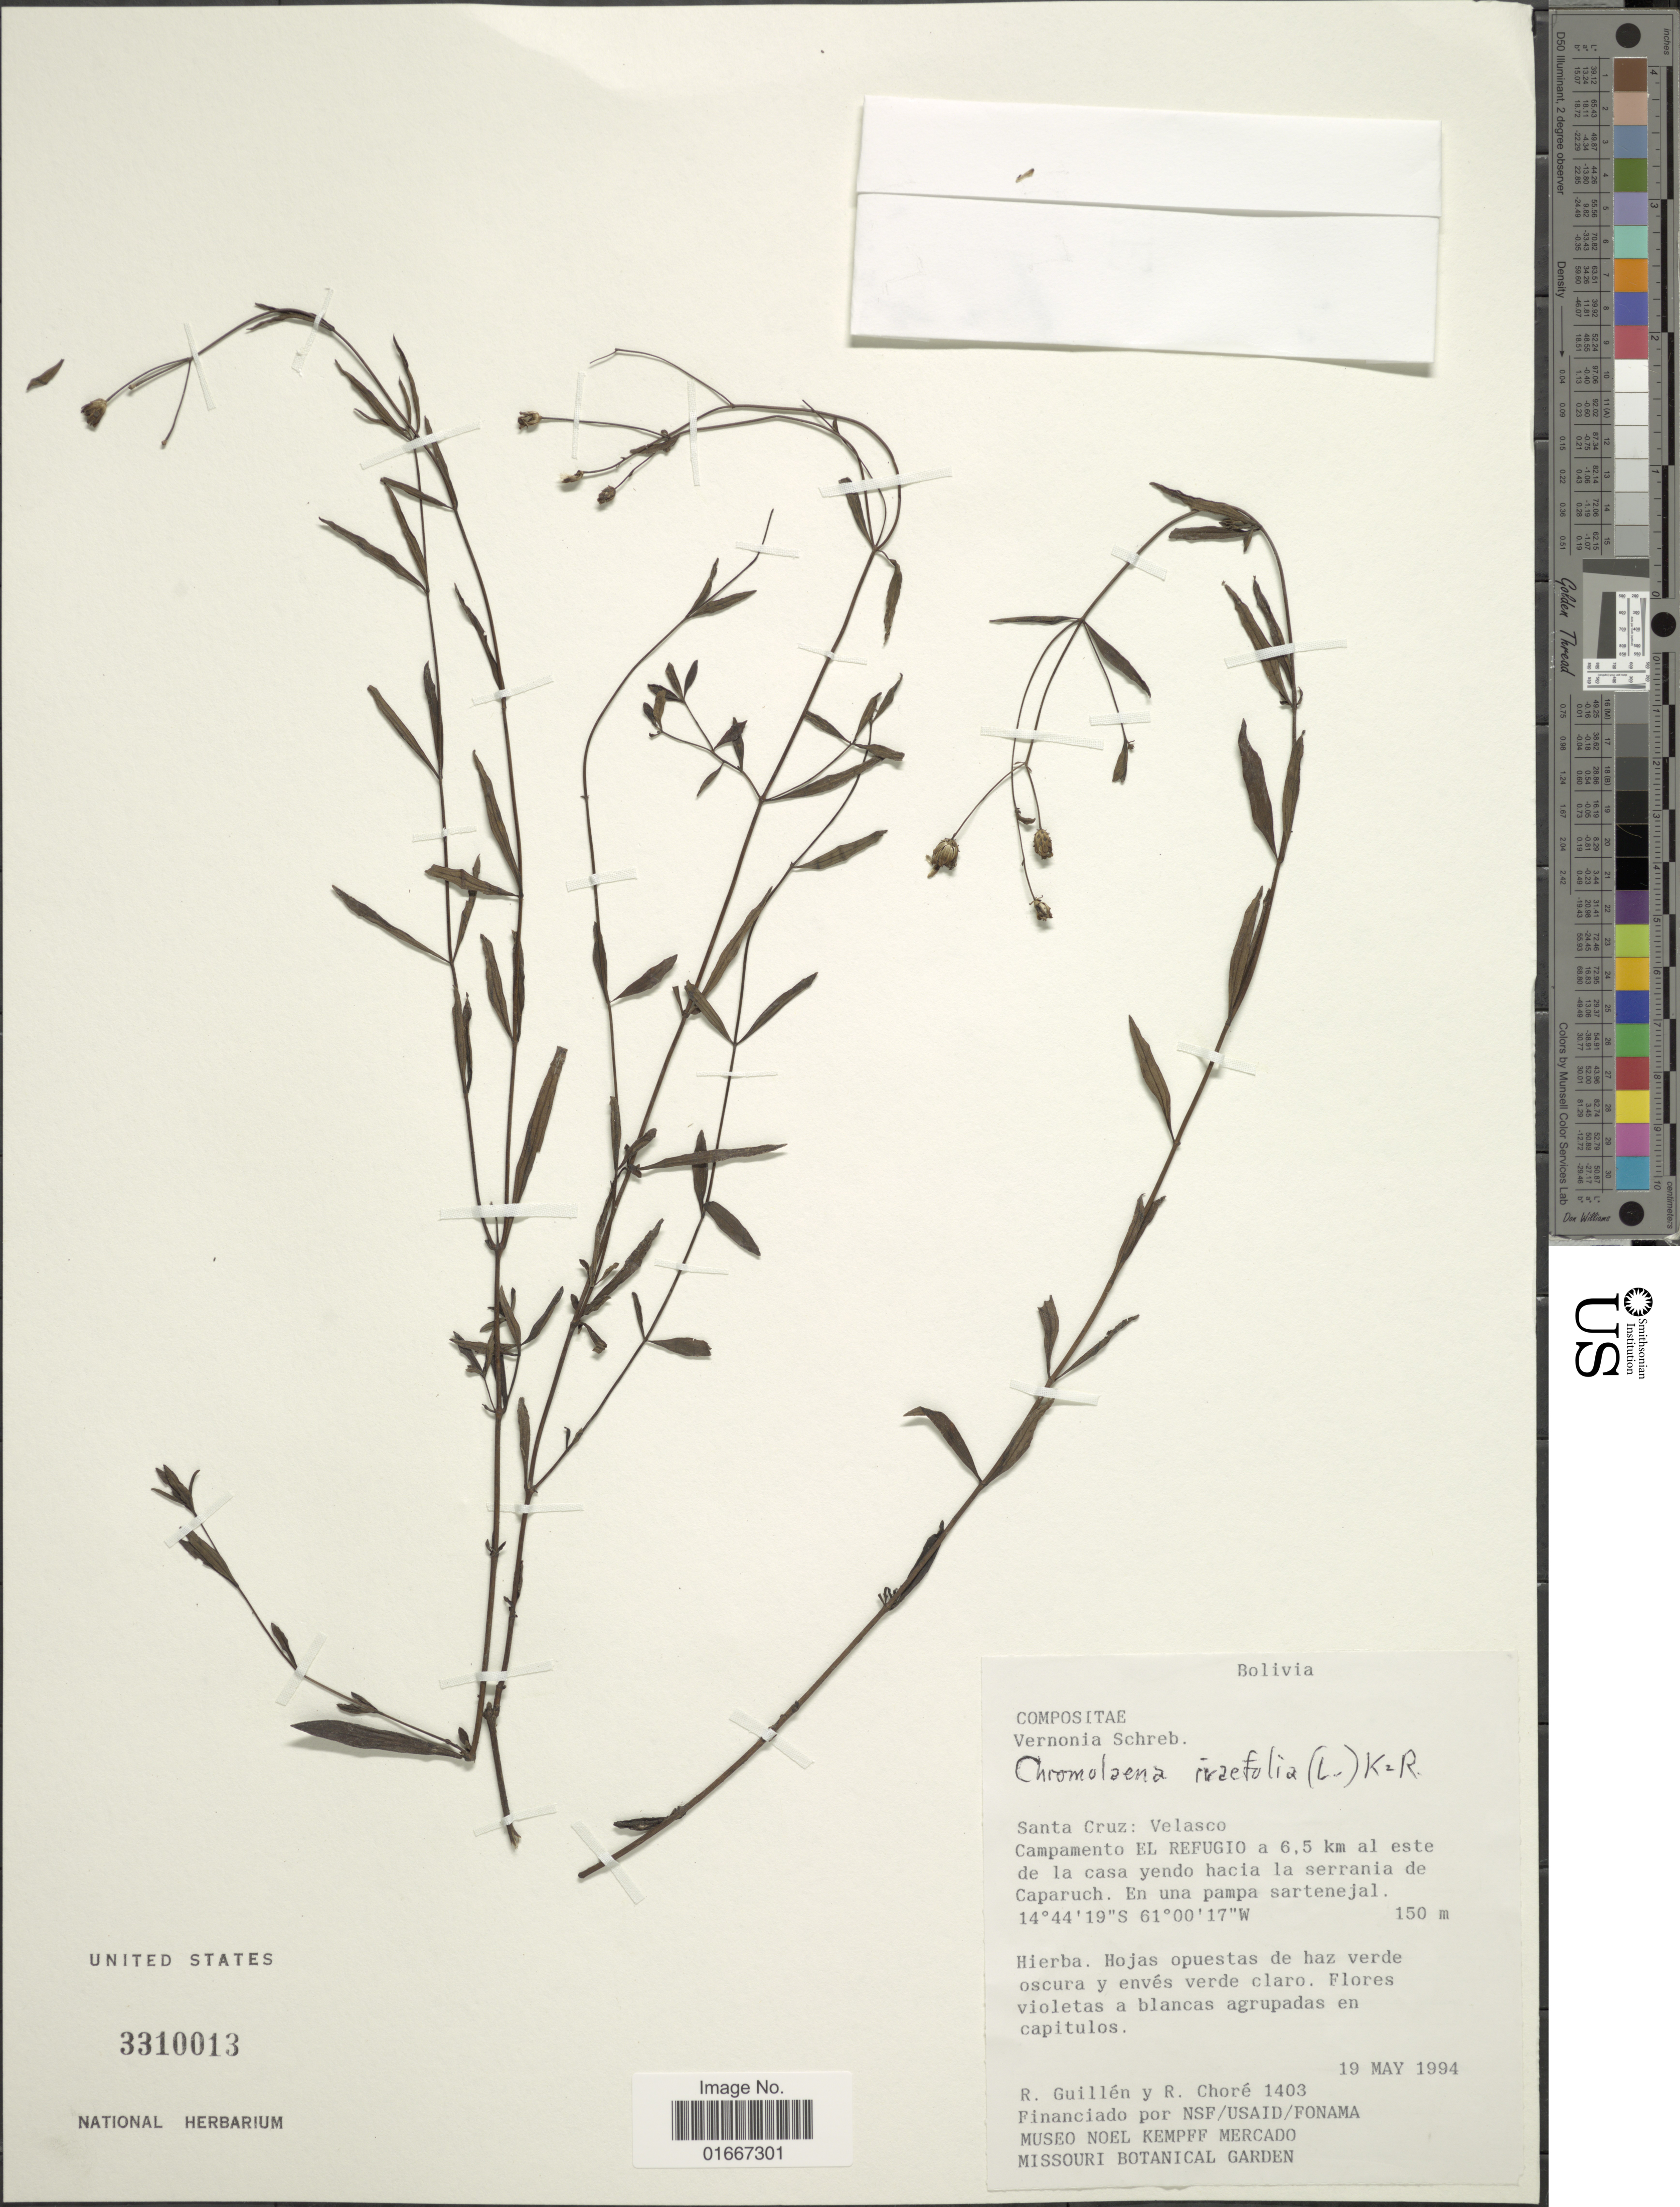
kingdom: Plantae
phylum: Tracheophyta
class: Magnoliopsida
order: Asterales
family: Asteraceae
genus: Chromolaena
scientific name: Chromolaena ivaefolia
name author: (L.) R.M. King & H. Rob.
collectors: R. Guillen & R. Choré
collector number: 1403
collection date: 1994-05-19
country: Bolivia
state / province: Santa Cruz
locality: Velasco, Campamento El Refugio a 6.5 km al este de la casa yendo hacia la serrania de Caparuch. En una pampa sartenejal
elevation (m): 150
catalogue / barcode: US 3310013